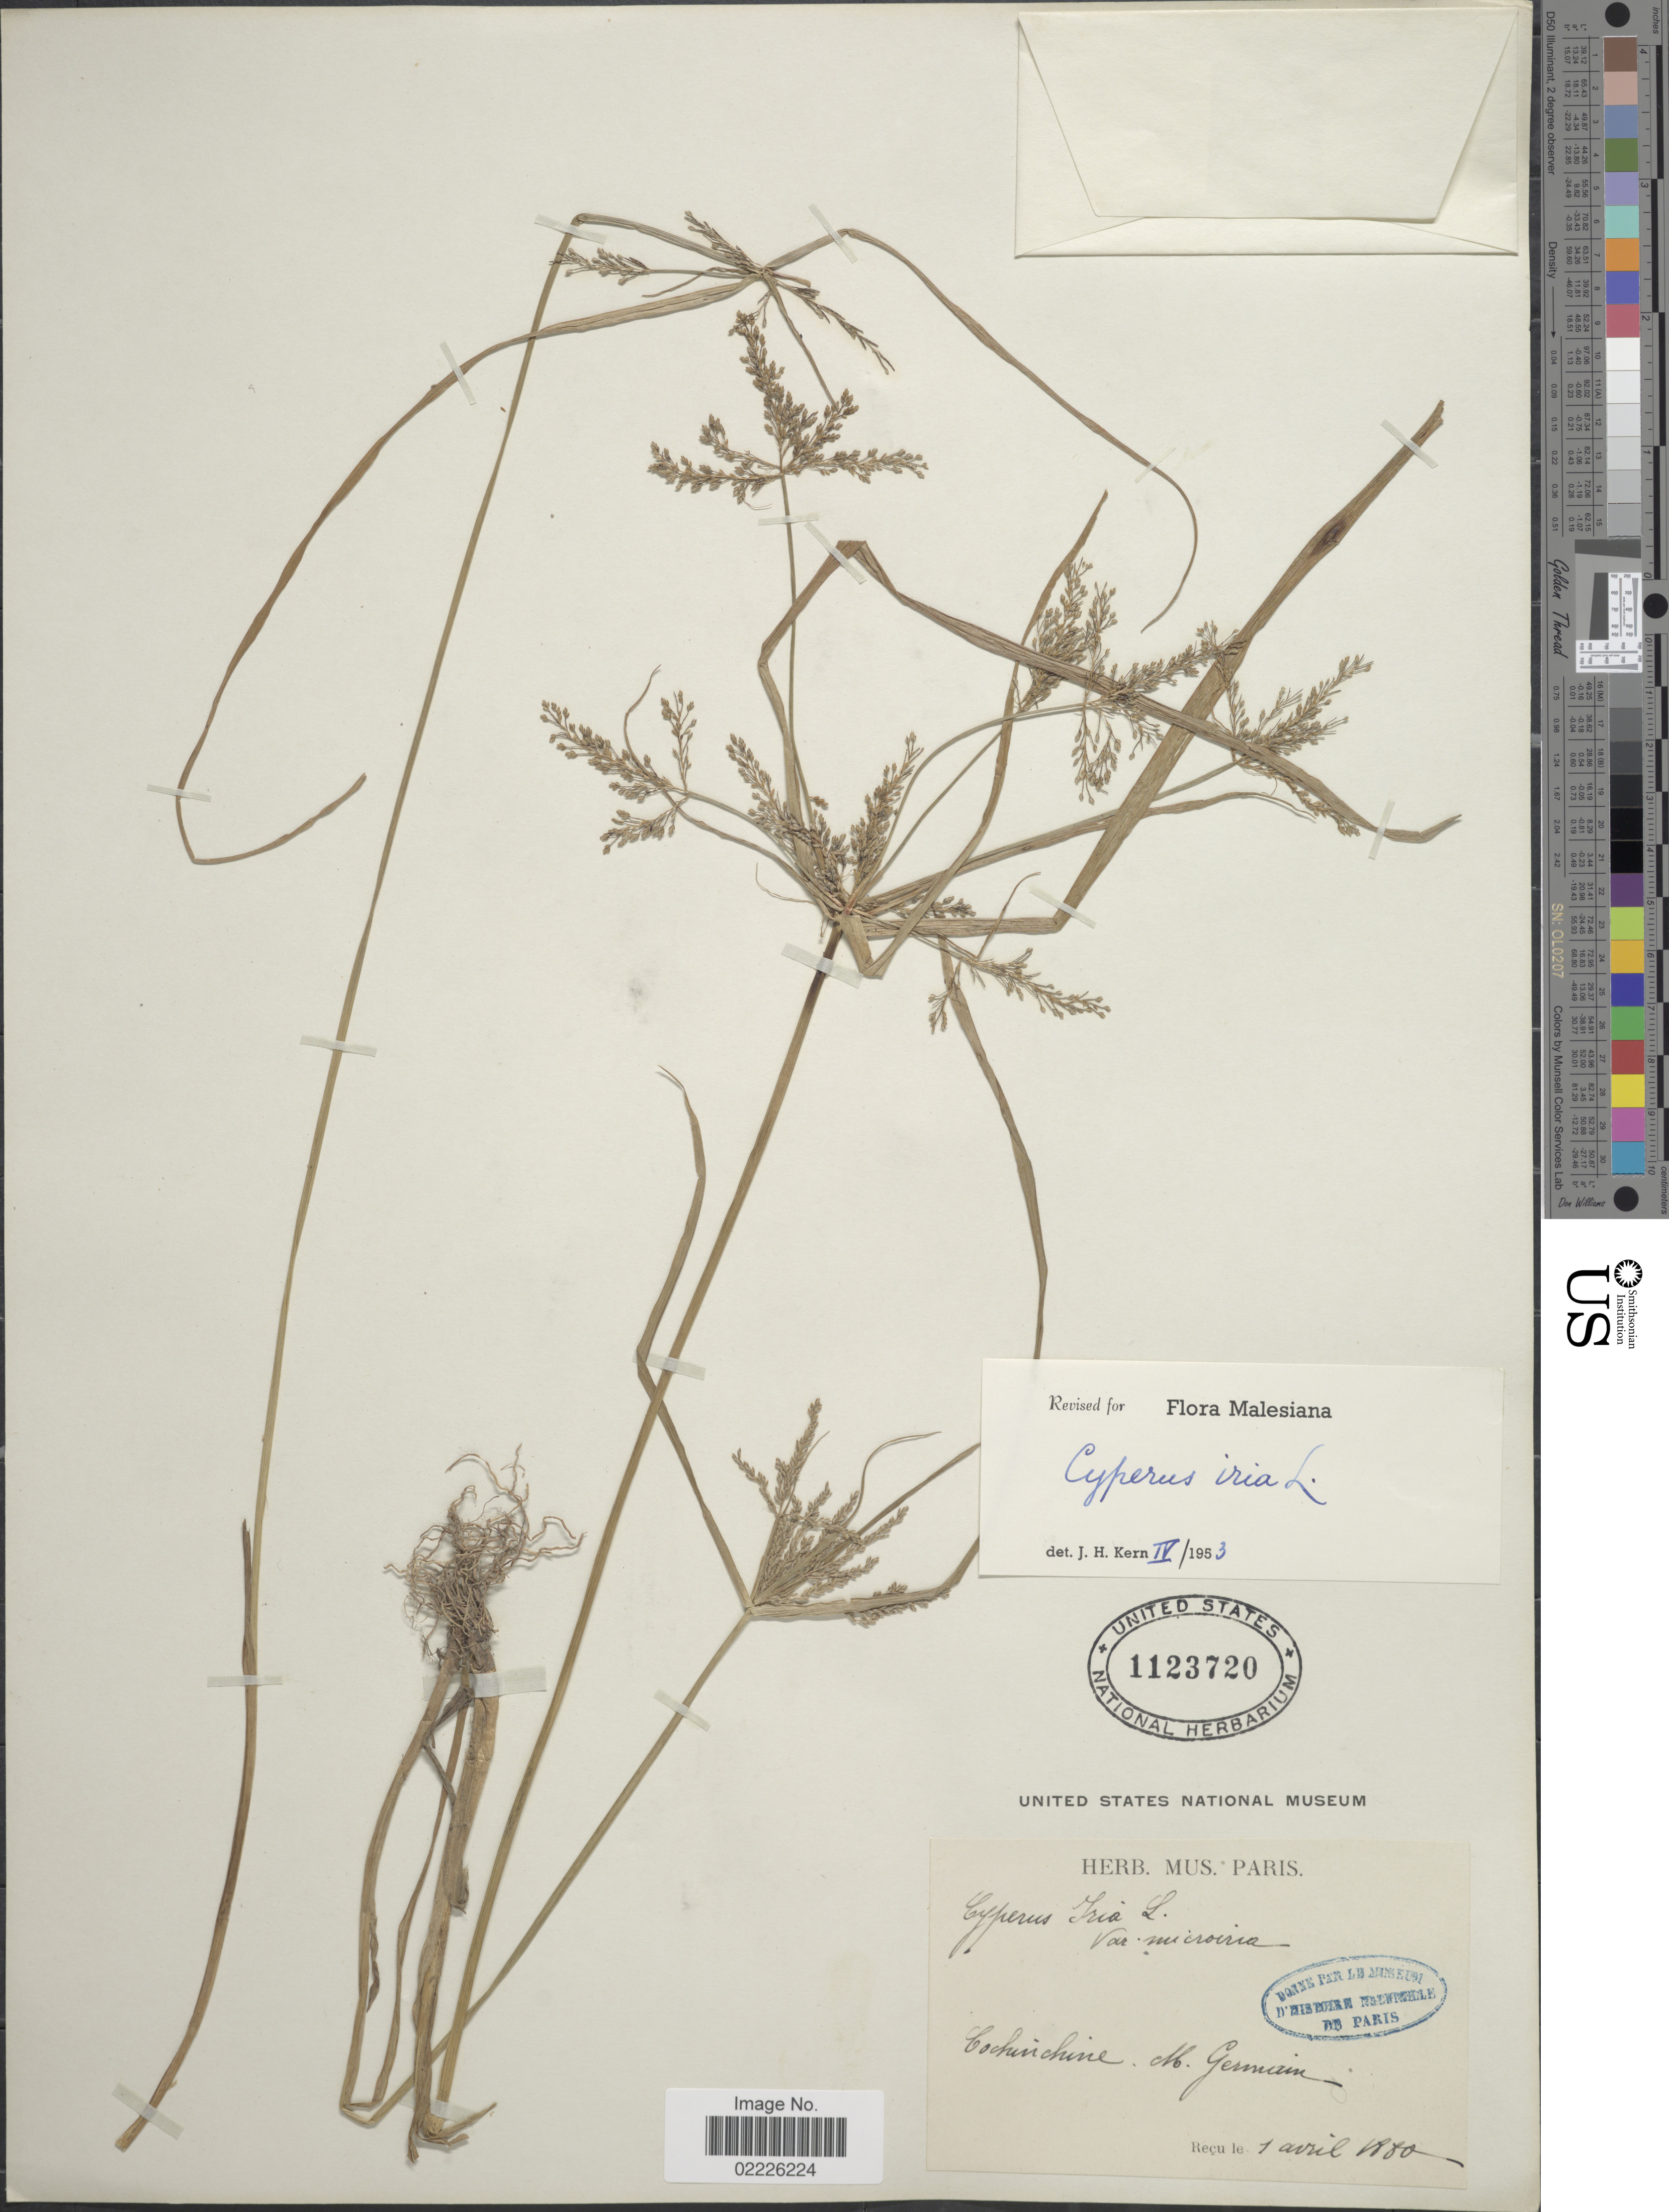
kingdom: Plantae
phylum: Tracheophyta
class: Liliopsida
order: Poales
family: Cyperaceae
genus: Cyperus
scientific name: Cyperus iria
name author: L.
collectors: M. Germain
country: Vietnam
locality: Cochinchine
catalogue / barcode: US 1123720